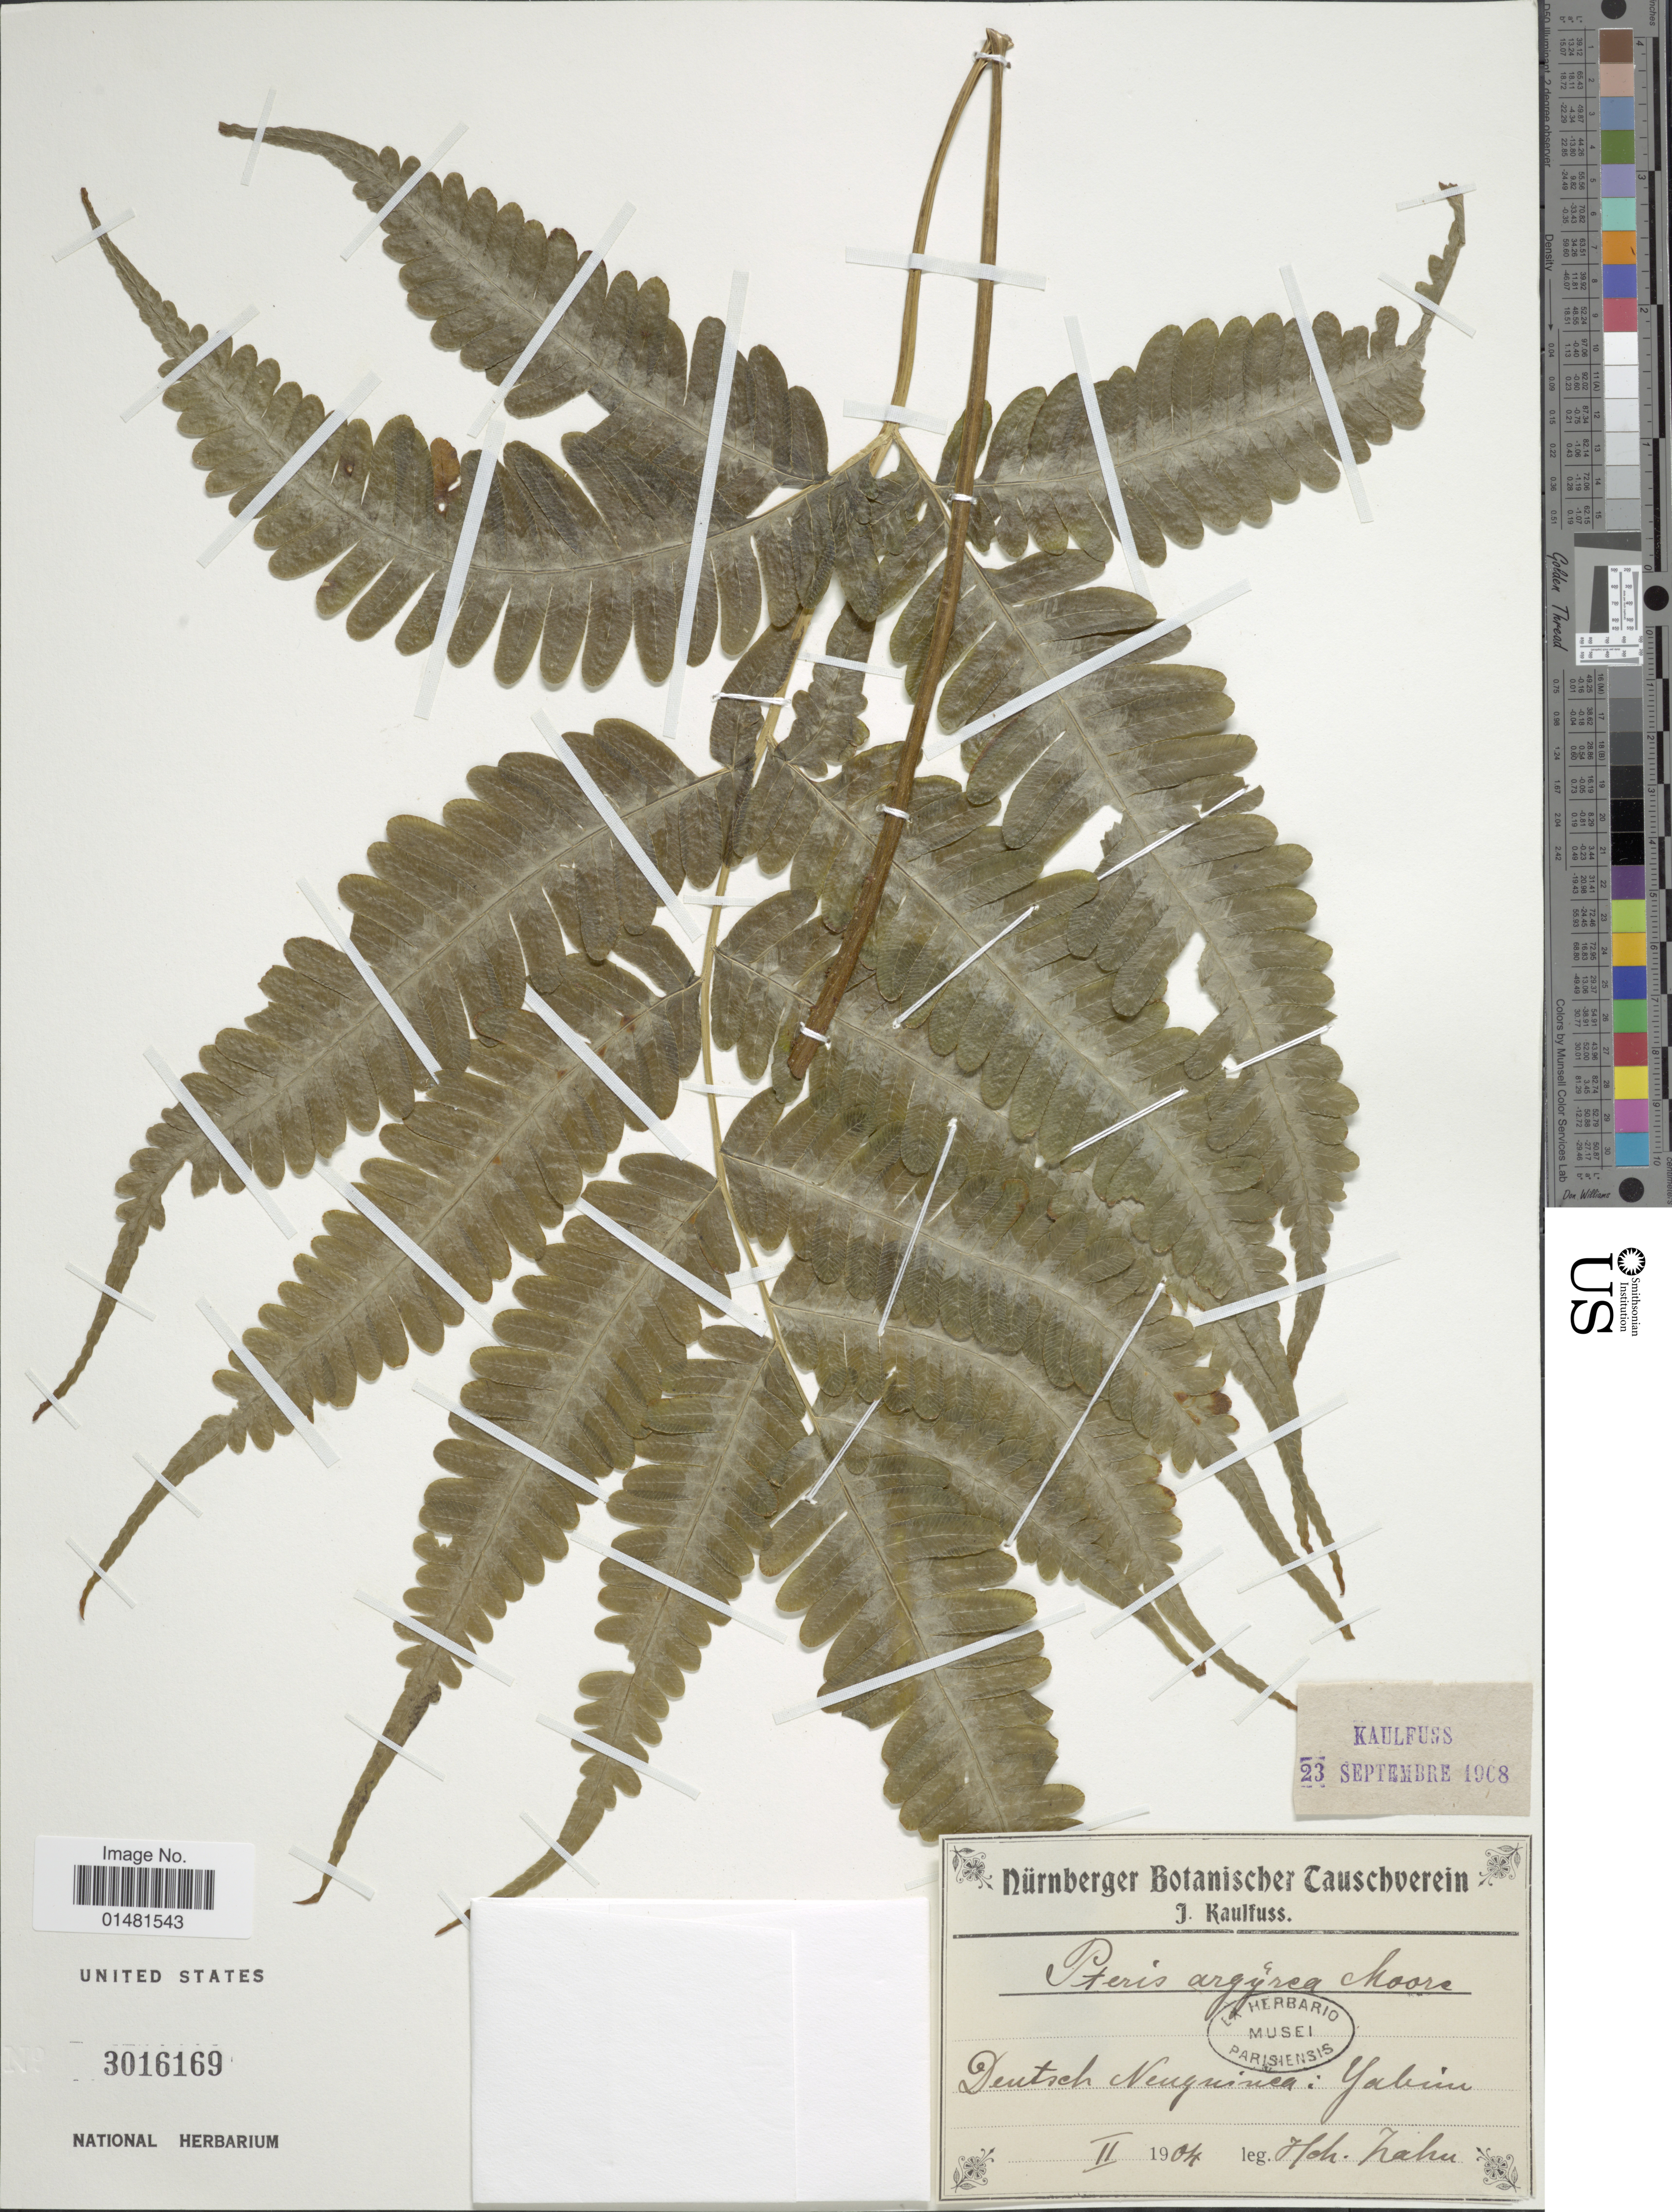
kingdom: Plantae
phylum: Tracheophyta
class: Polypodiopsida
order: Polypodiales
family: Pteridaceae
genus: Pteris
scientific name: Pteris biaurita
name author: L.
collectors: K. Zahn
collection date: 1904-02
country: Papua New Guinea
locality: Deutsch Neuguinea: Yabiu [interpreted]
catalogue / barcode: US 3016169